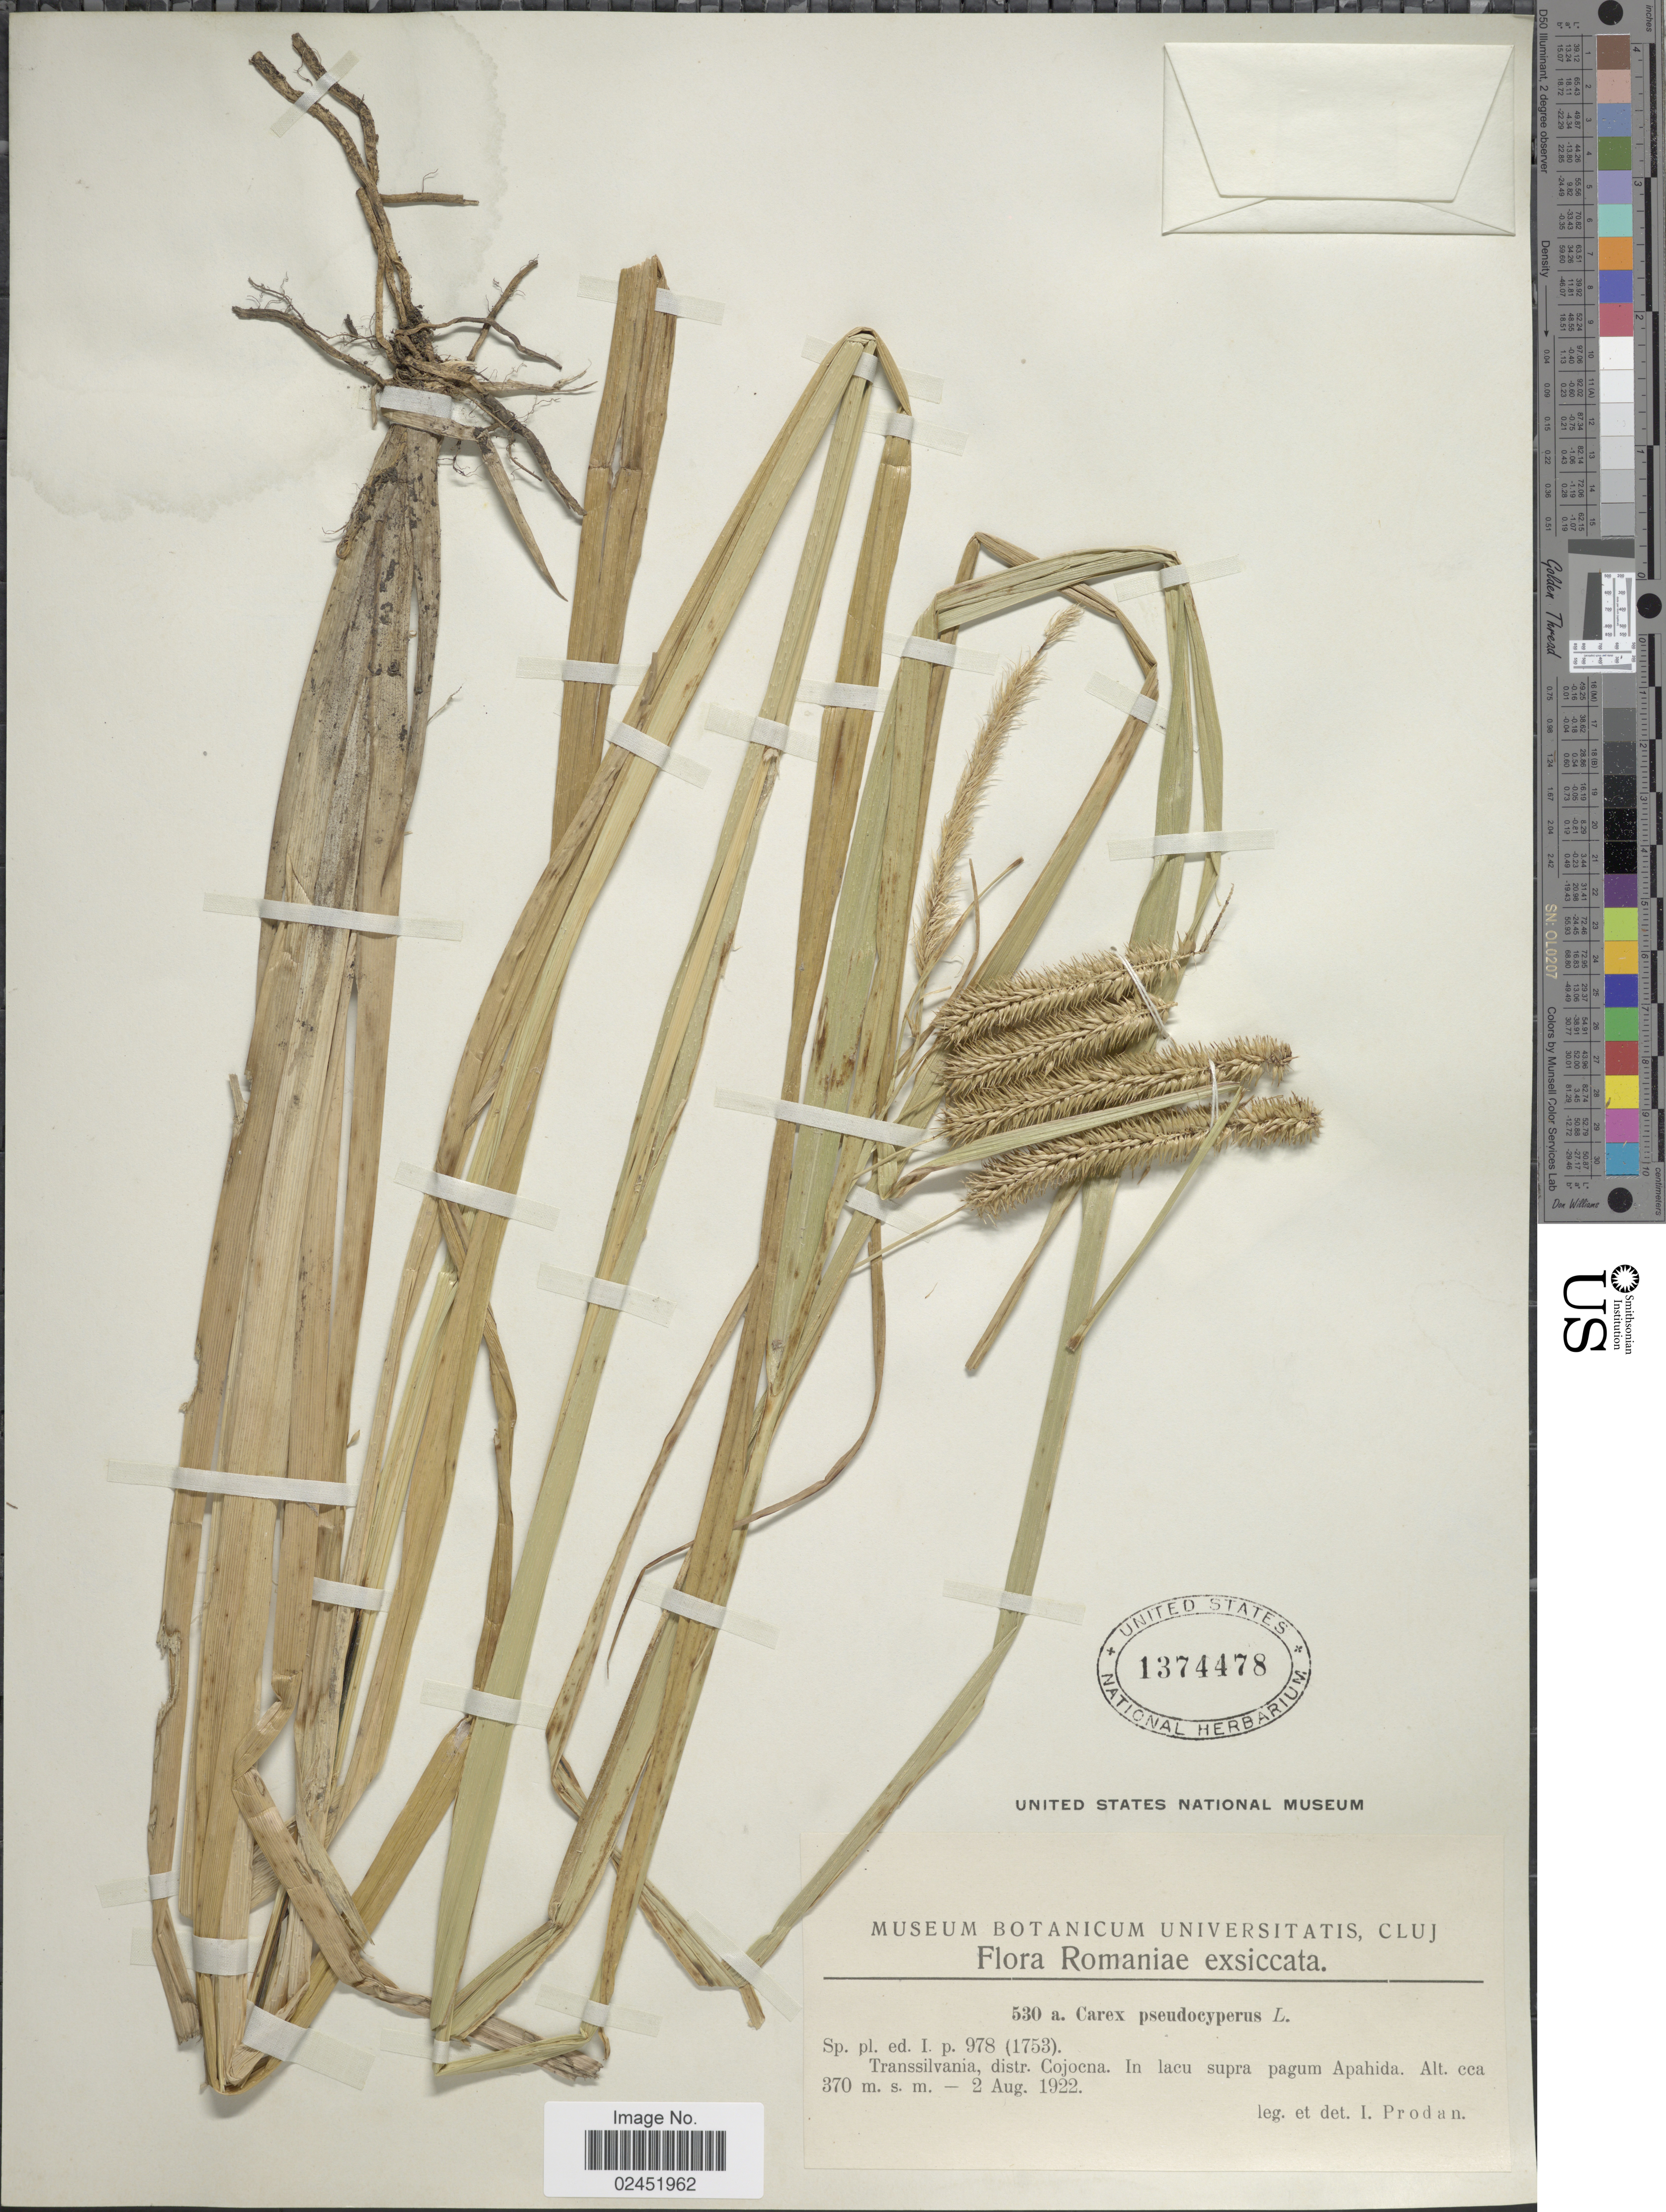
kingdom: Plantae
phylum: Tracheophyta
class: Liliopsida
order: Poales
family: Cyperaceae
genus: Carex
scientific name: Carex pseudocyperus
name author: L.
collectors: J. Prodan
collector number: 530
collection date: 1922-08-02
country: Romania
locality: Transsilvania, distr. Cojocna. In lacu supra pagum Apahida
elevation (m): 370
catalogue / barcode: US 1374478